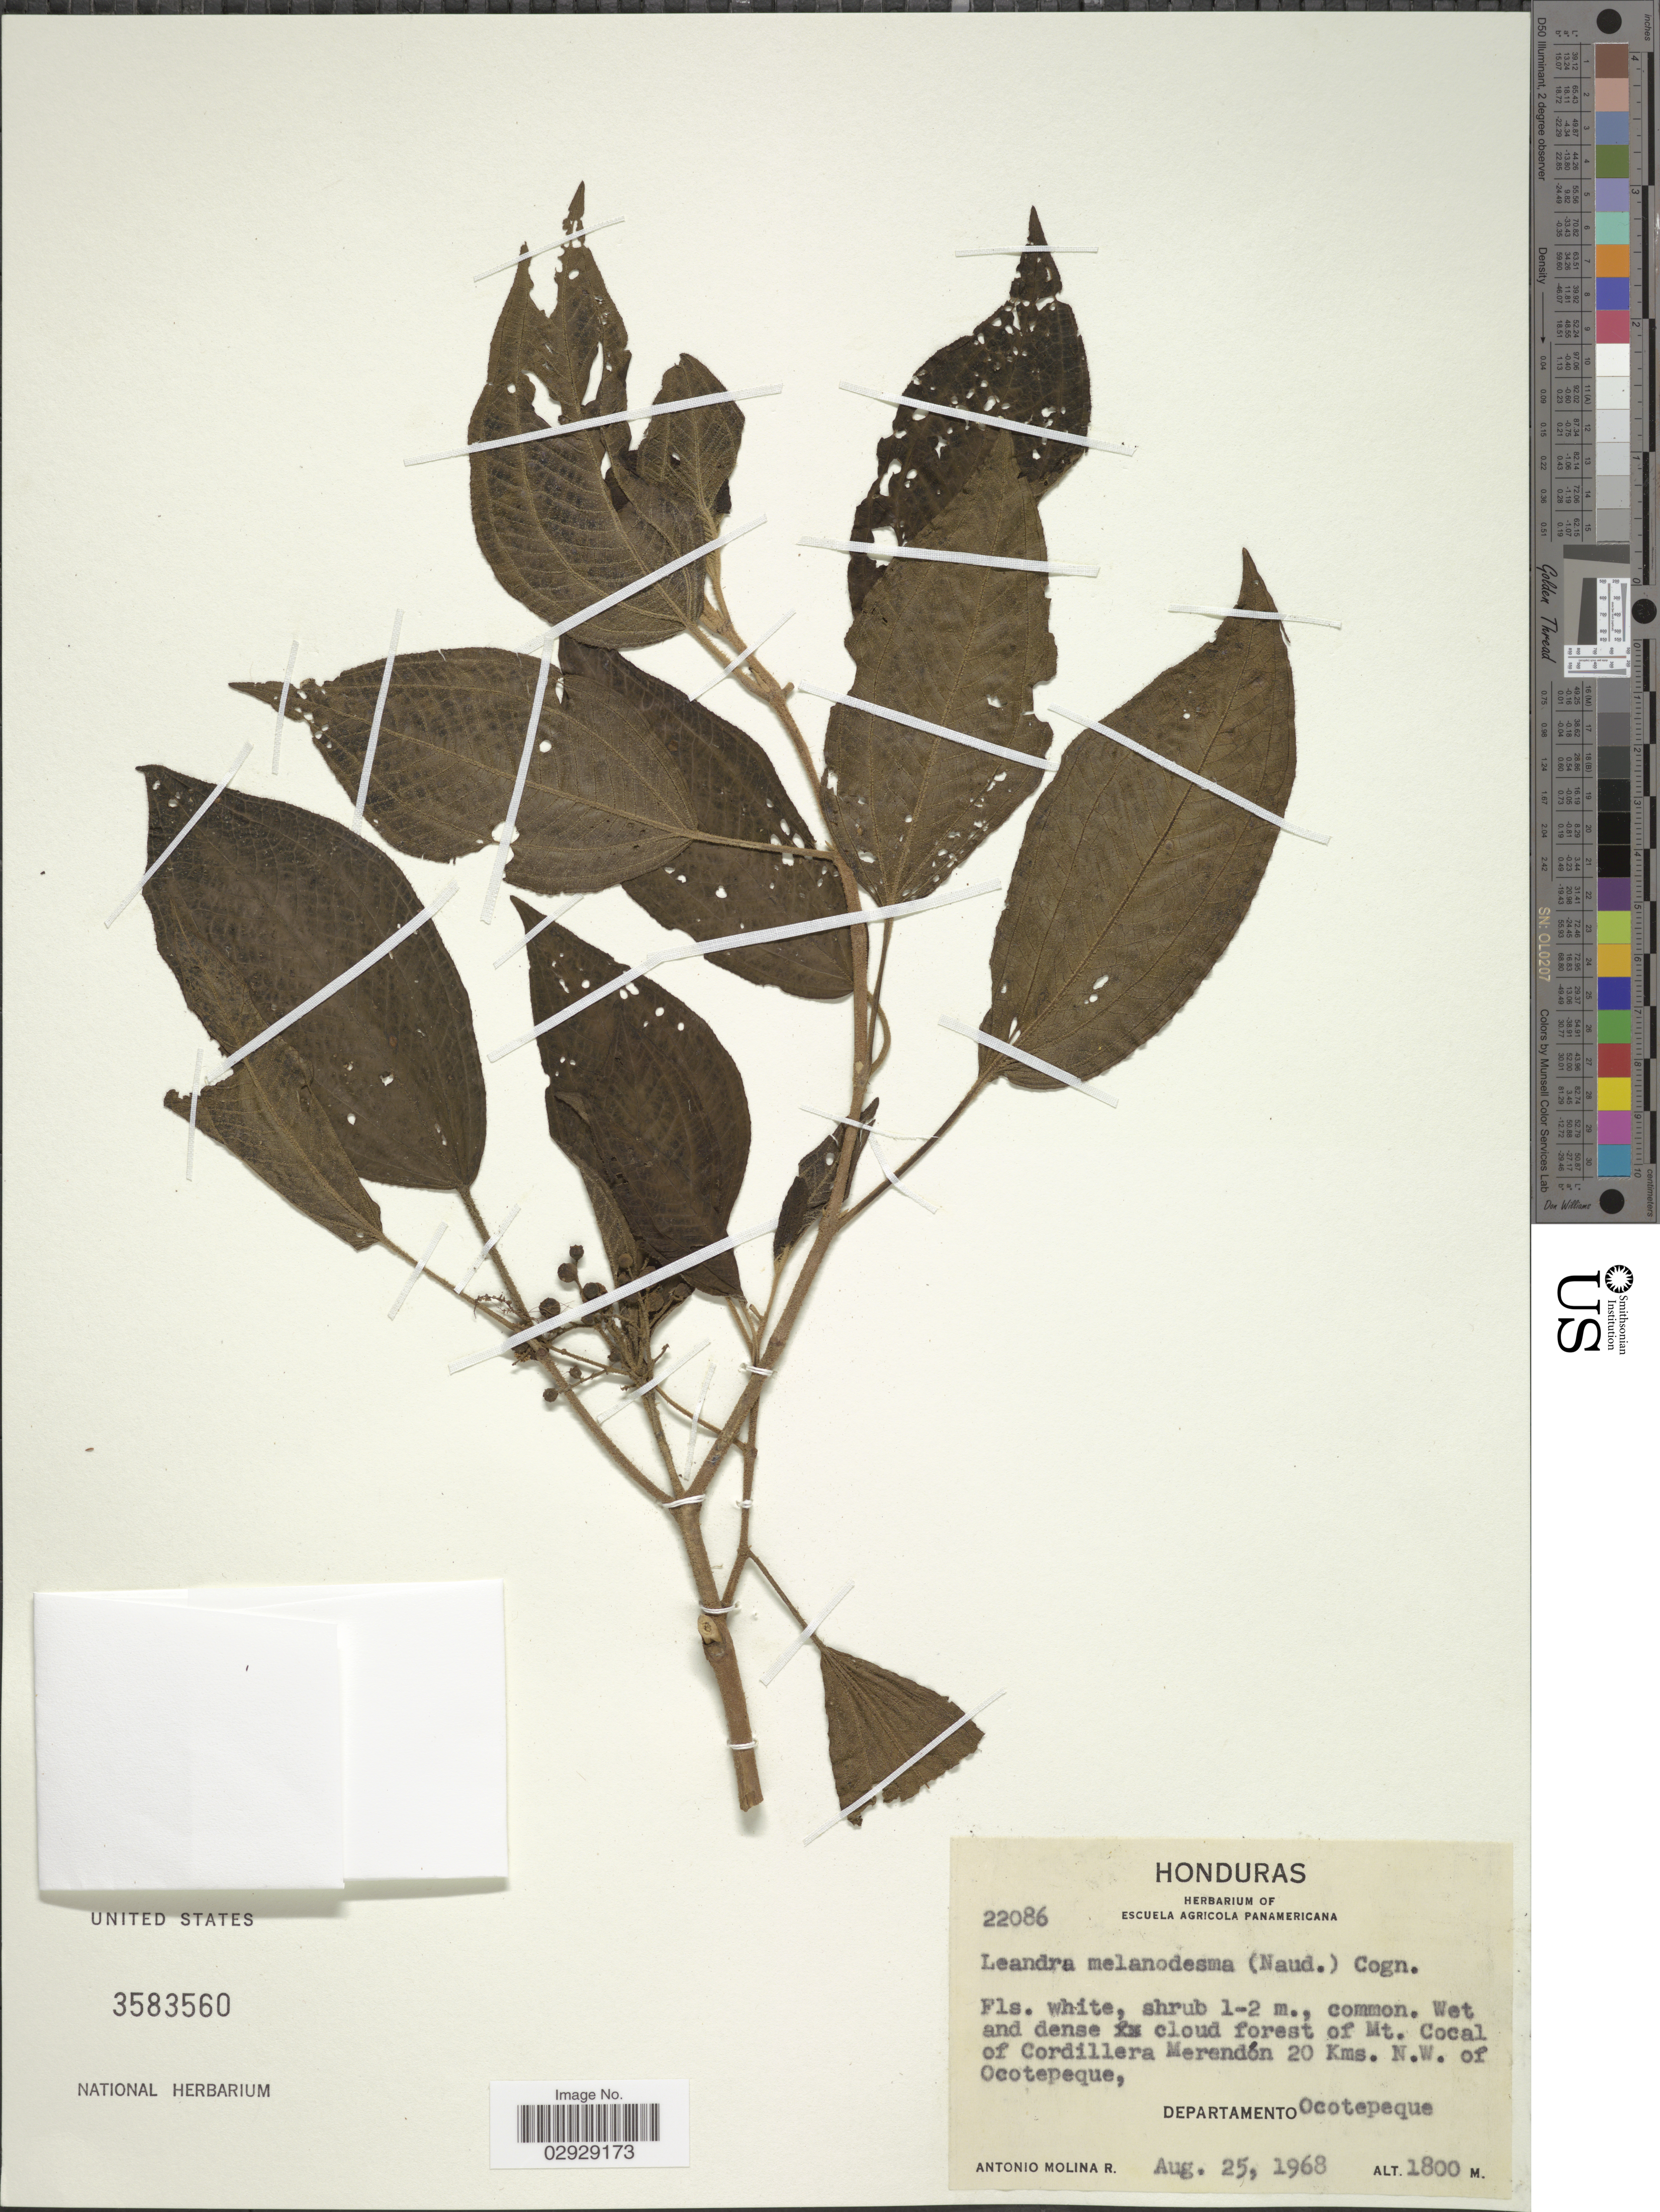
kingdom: Plantae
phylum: Tracheophyta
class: Magnoliopsida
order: Myrtales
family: Melastomataceae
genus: Leandra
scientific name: Leandra longicoma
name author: Cogn.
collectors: A. Molina R.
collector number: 22086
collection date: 1968-08-25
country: Honduras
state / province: Ocotepeque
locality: Mt. Cocal of Cordillera Merendón 20 Kms. N.W. of Ocotepque, Departamento Ocotepeque.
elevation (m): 1800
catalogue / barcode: US 3583560